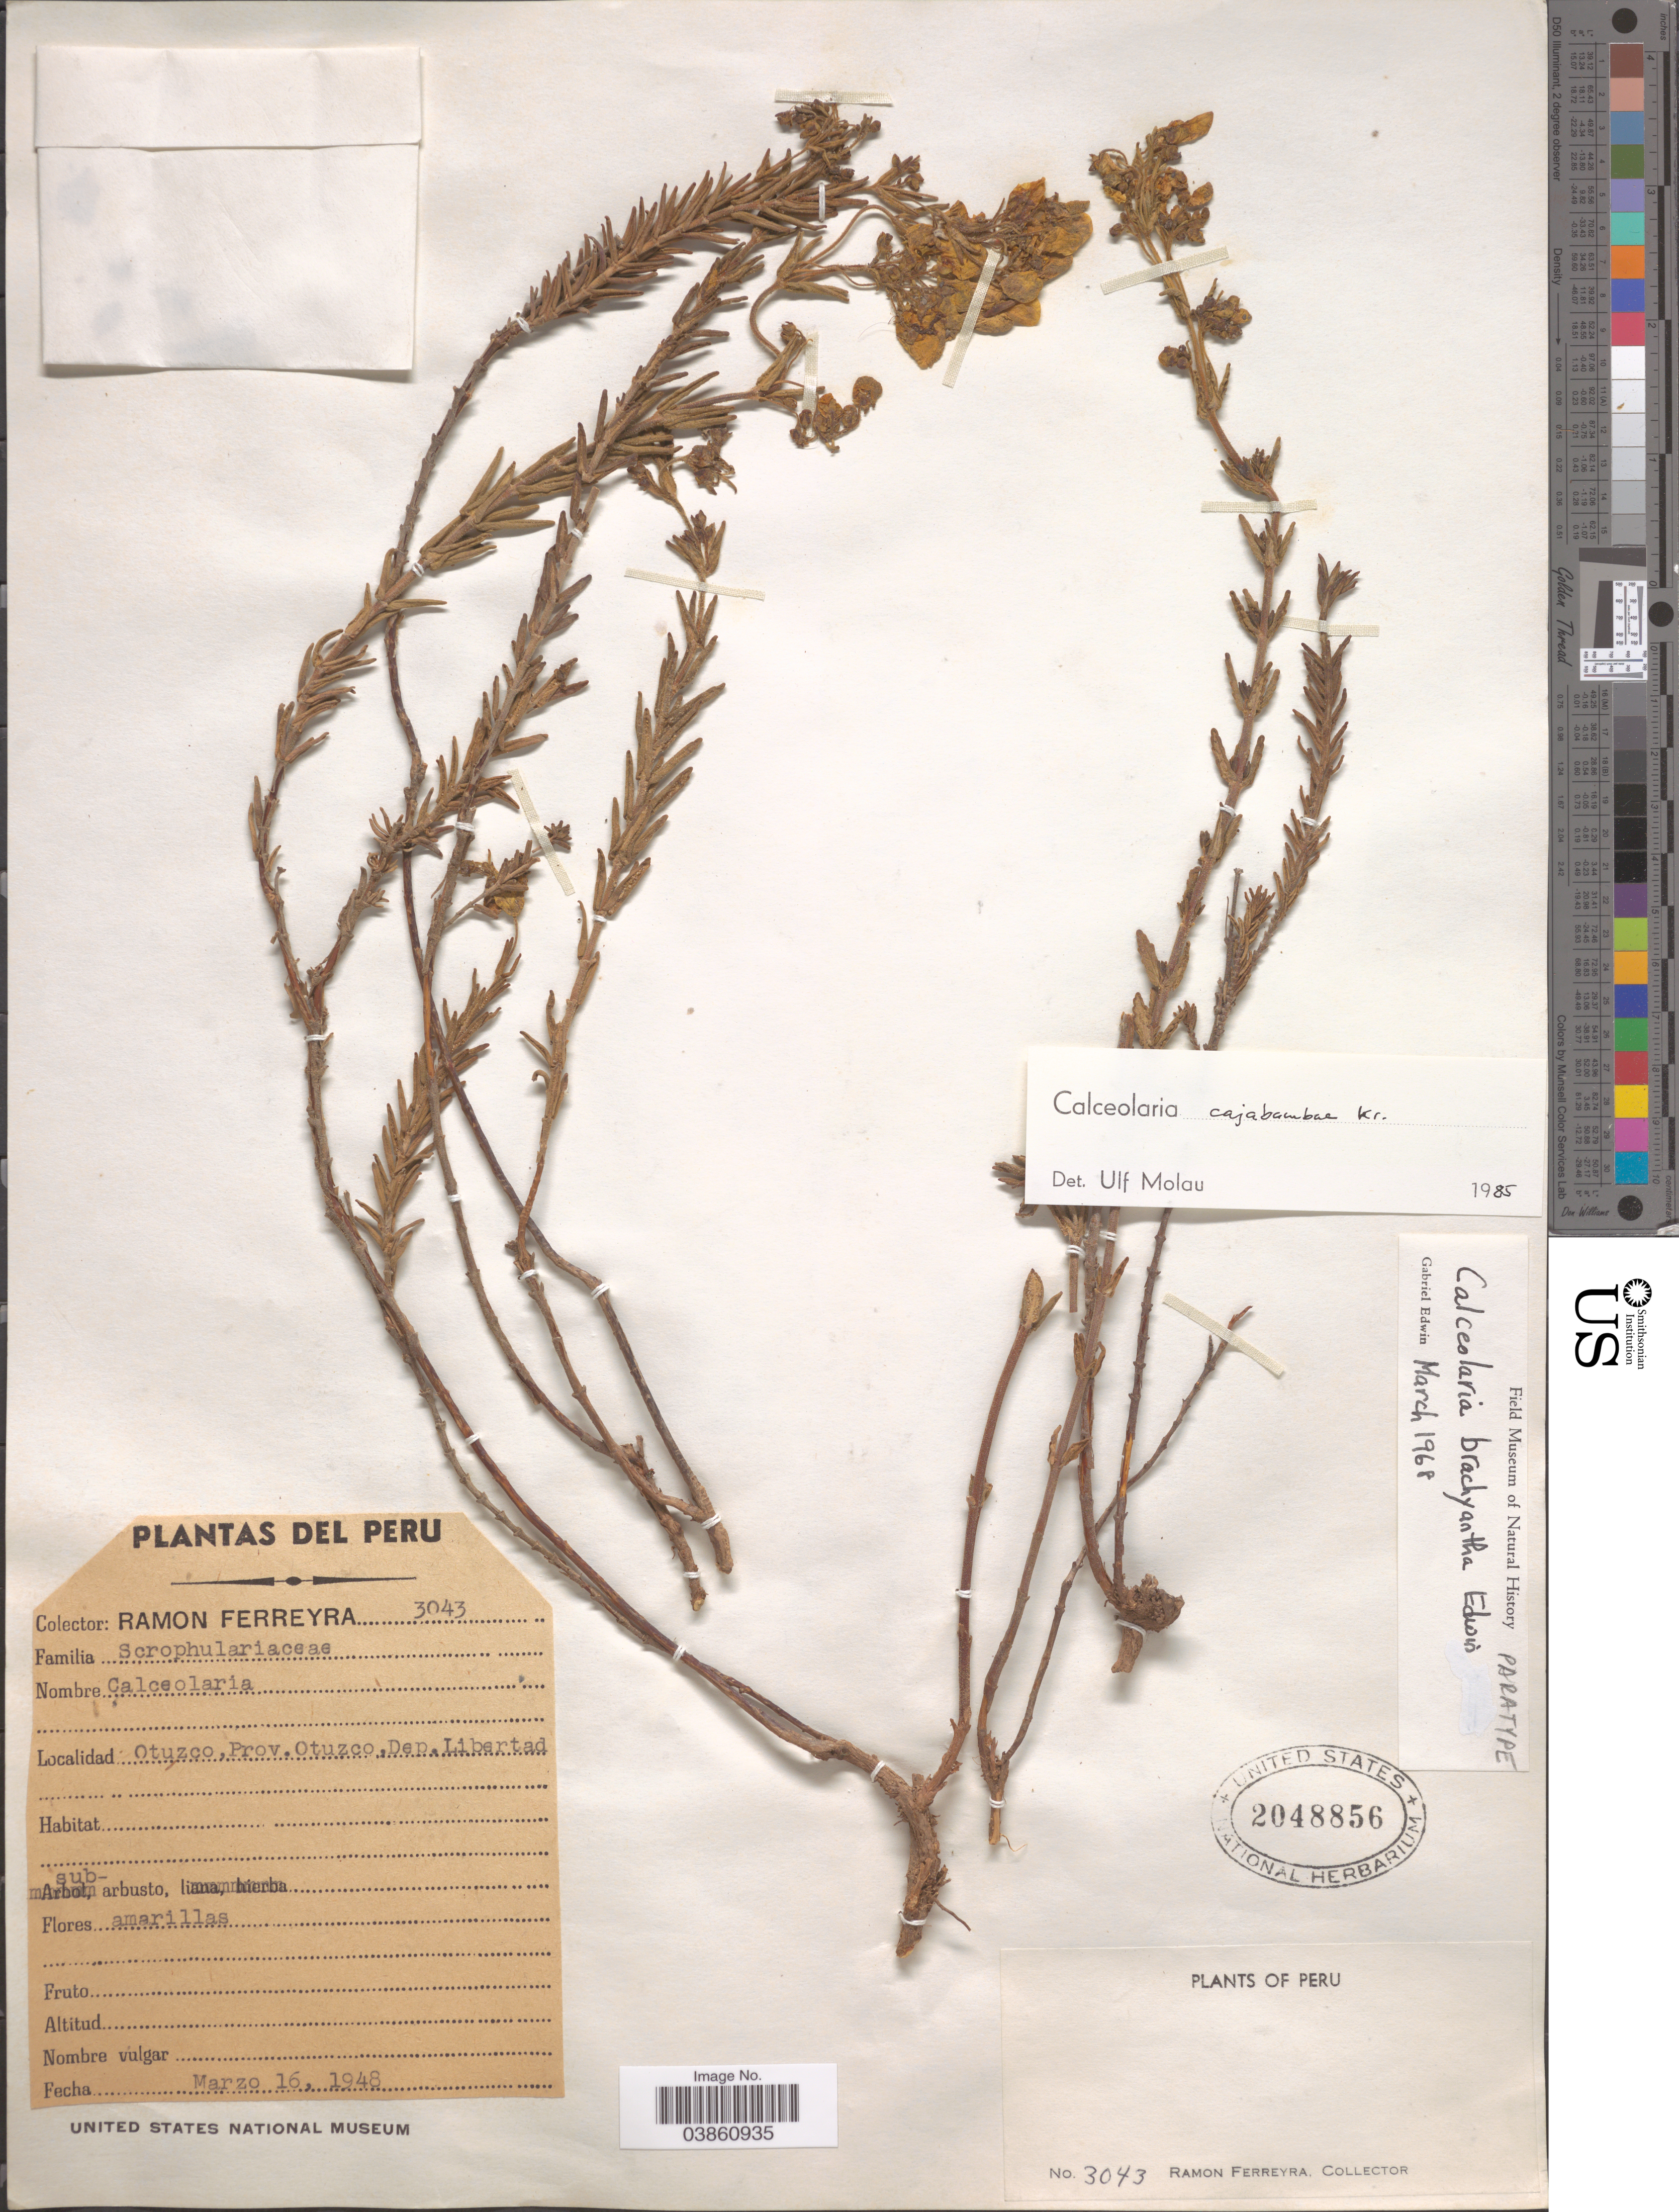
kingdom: Plantae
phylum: Tracheophyta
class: Magnoliopsida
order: Lamiales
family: Calceolariaceae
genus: Calceolaria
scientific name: Calceolaria cajabambae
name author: Kraenzl.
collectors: R. A. Ferreyra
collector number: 3043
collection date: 1948-03-16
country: Peru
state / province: La Libertad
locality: Otuzco, Prov. Otuzco, Dep. Libertad.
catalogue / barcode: US 2048856